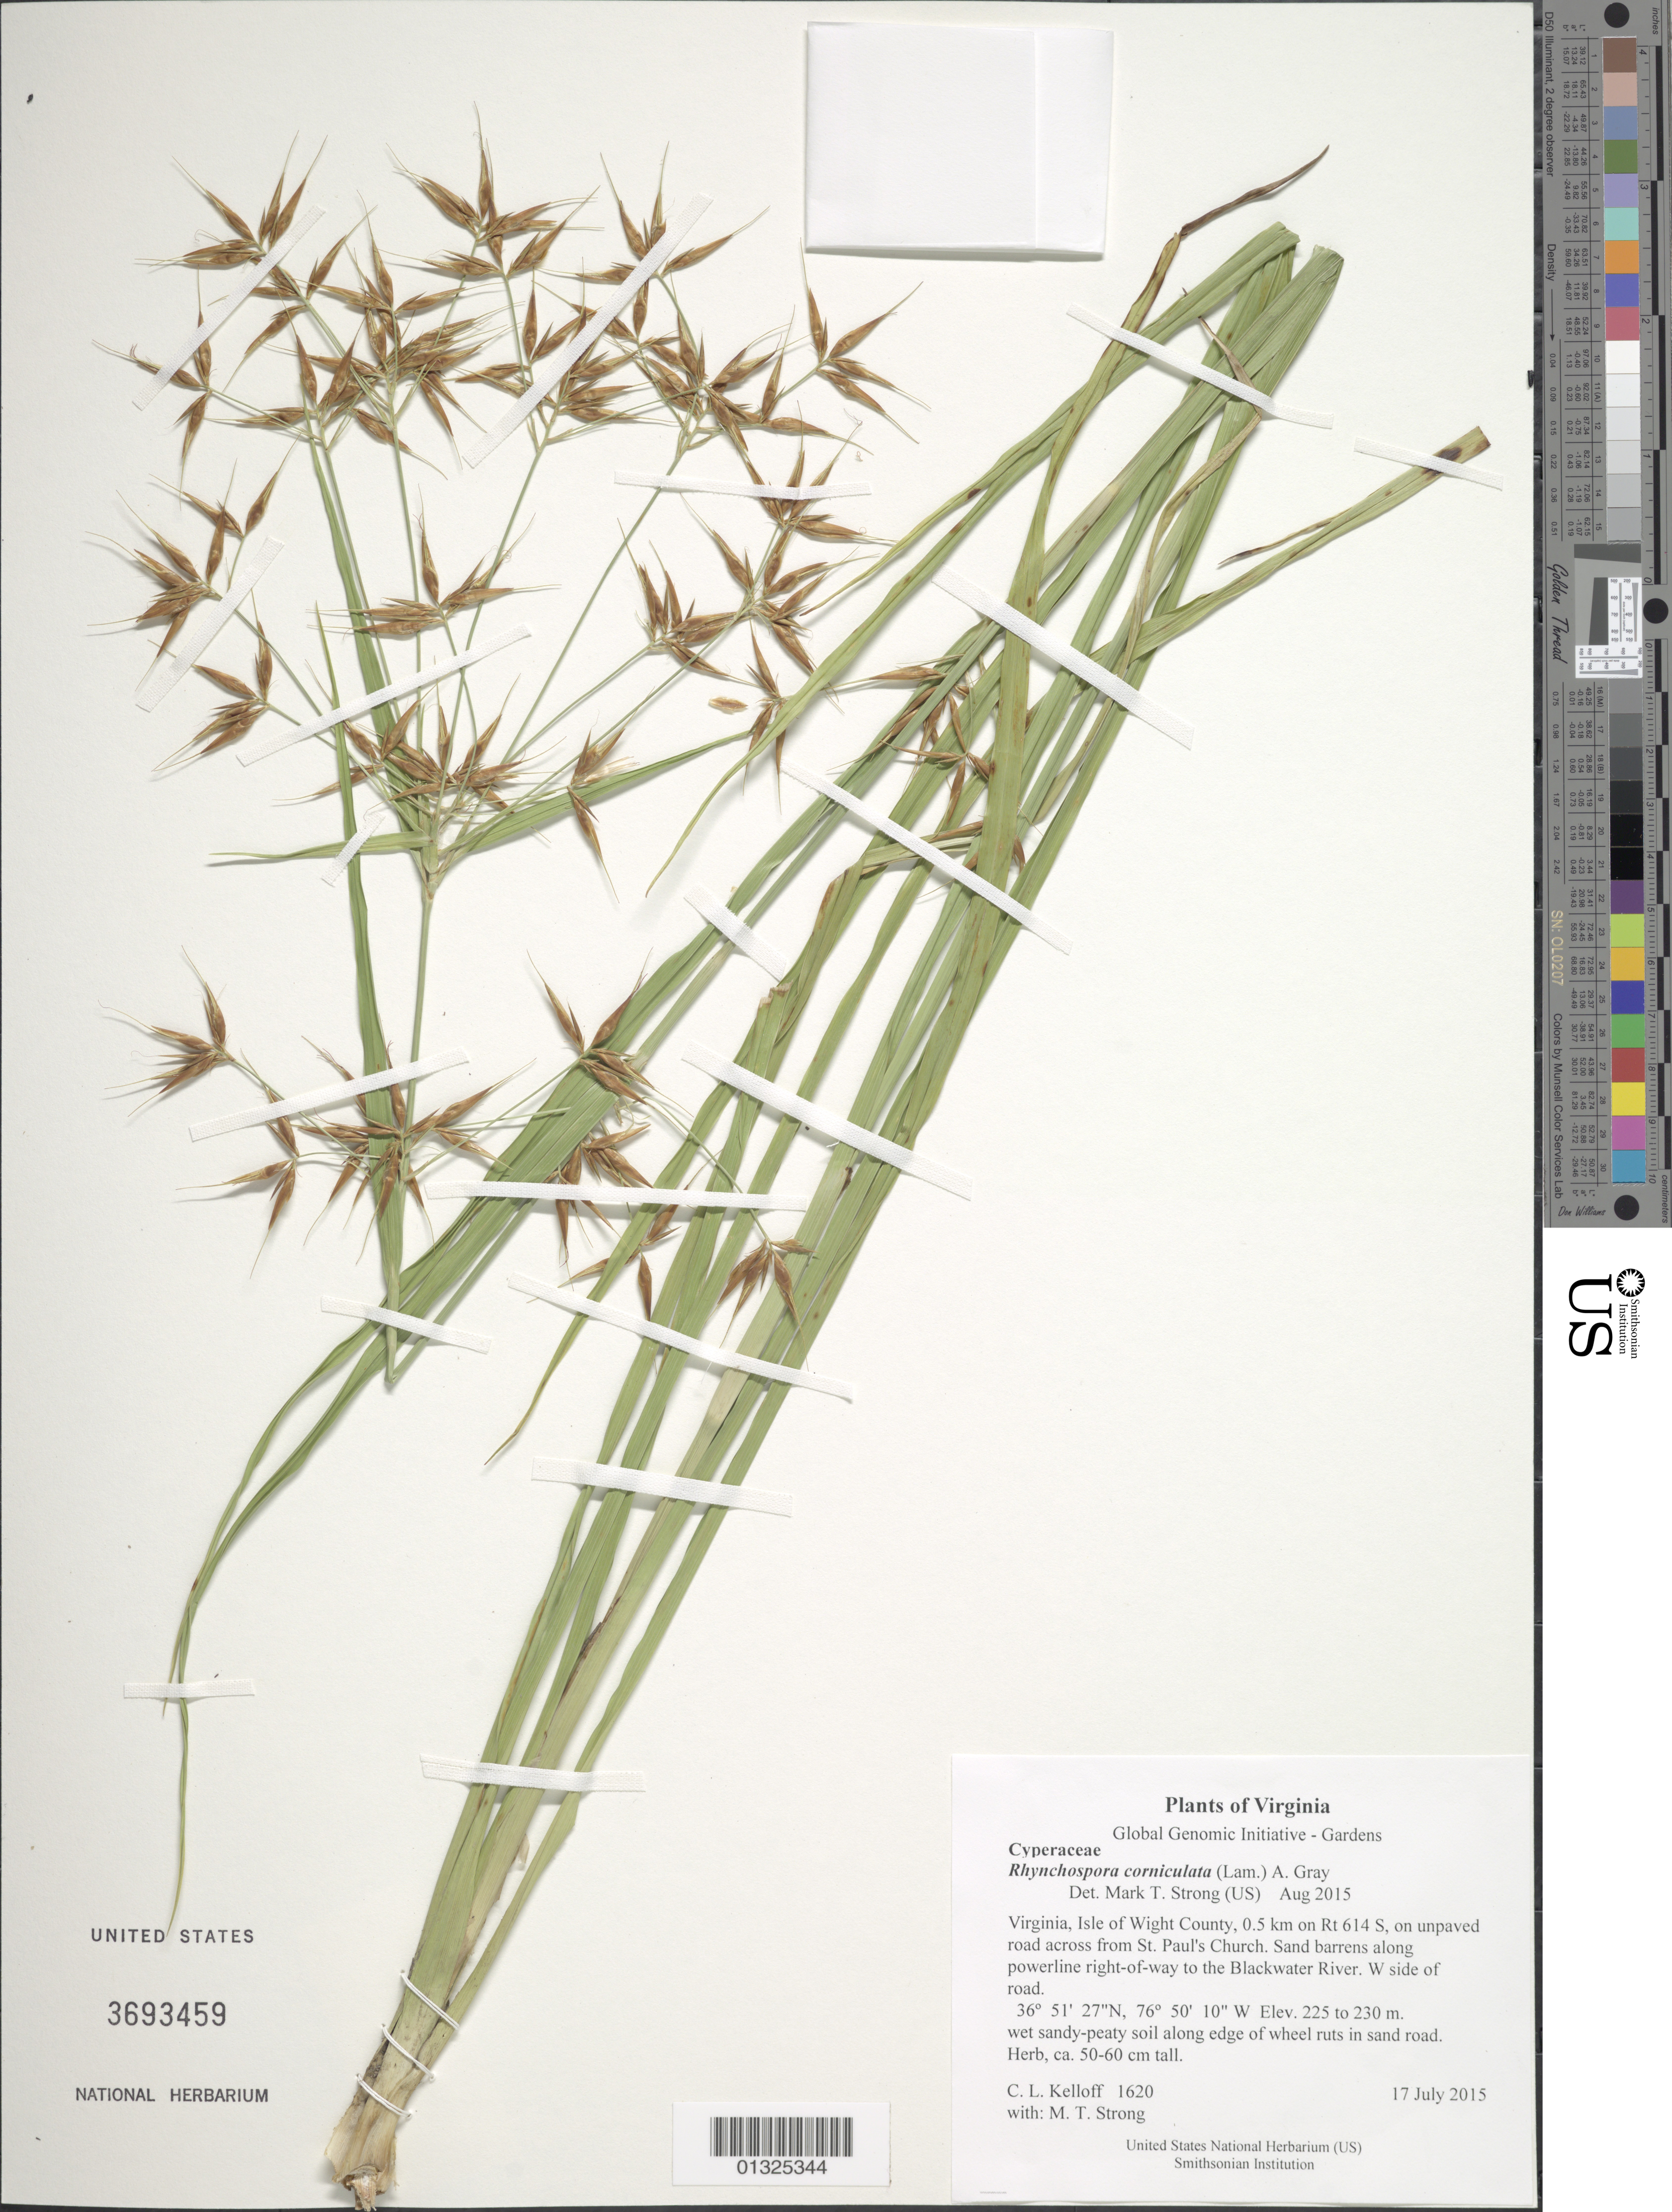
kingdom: Plantae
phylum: Tracheophyta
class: Liliopsida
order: Poales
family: Cyperaceae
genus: Rhynchospora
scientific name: Rhynchospora corniculata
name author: (Lam.) A. Gray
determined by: Strong, M. T., (US), Smithsonian Institution - National Museum of Natural History (UNITED STATES)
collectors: C. L. Kelloff & M. T. Strong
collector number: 1620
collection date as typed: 17 July 2015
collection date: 2015-07-17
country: United States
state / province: Virginia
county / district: Isle of Wight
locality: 0.5 km on Rt 614 S, on unpaved road across from St. Paul's Church. Sand barrens along powerline right-of-way to the Blackwater River. W side of road.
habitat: wet sandy-peaty soil along edge of wheel ruts in sand road.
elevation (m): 225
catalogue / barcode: US 3693459